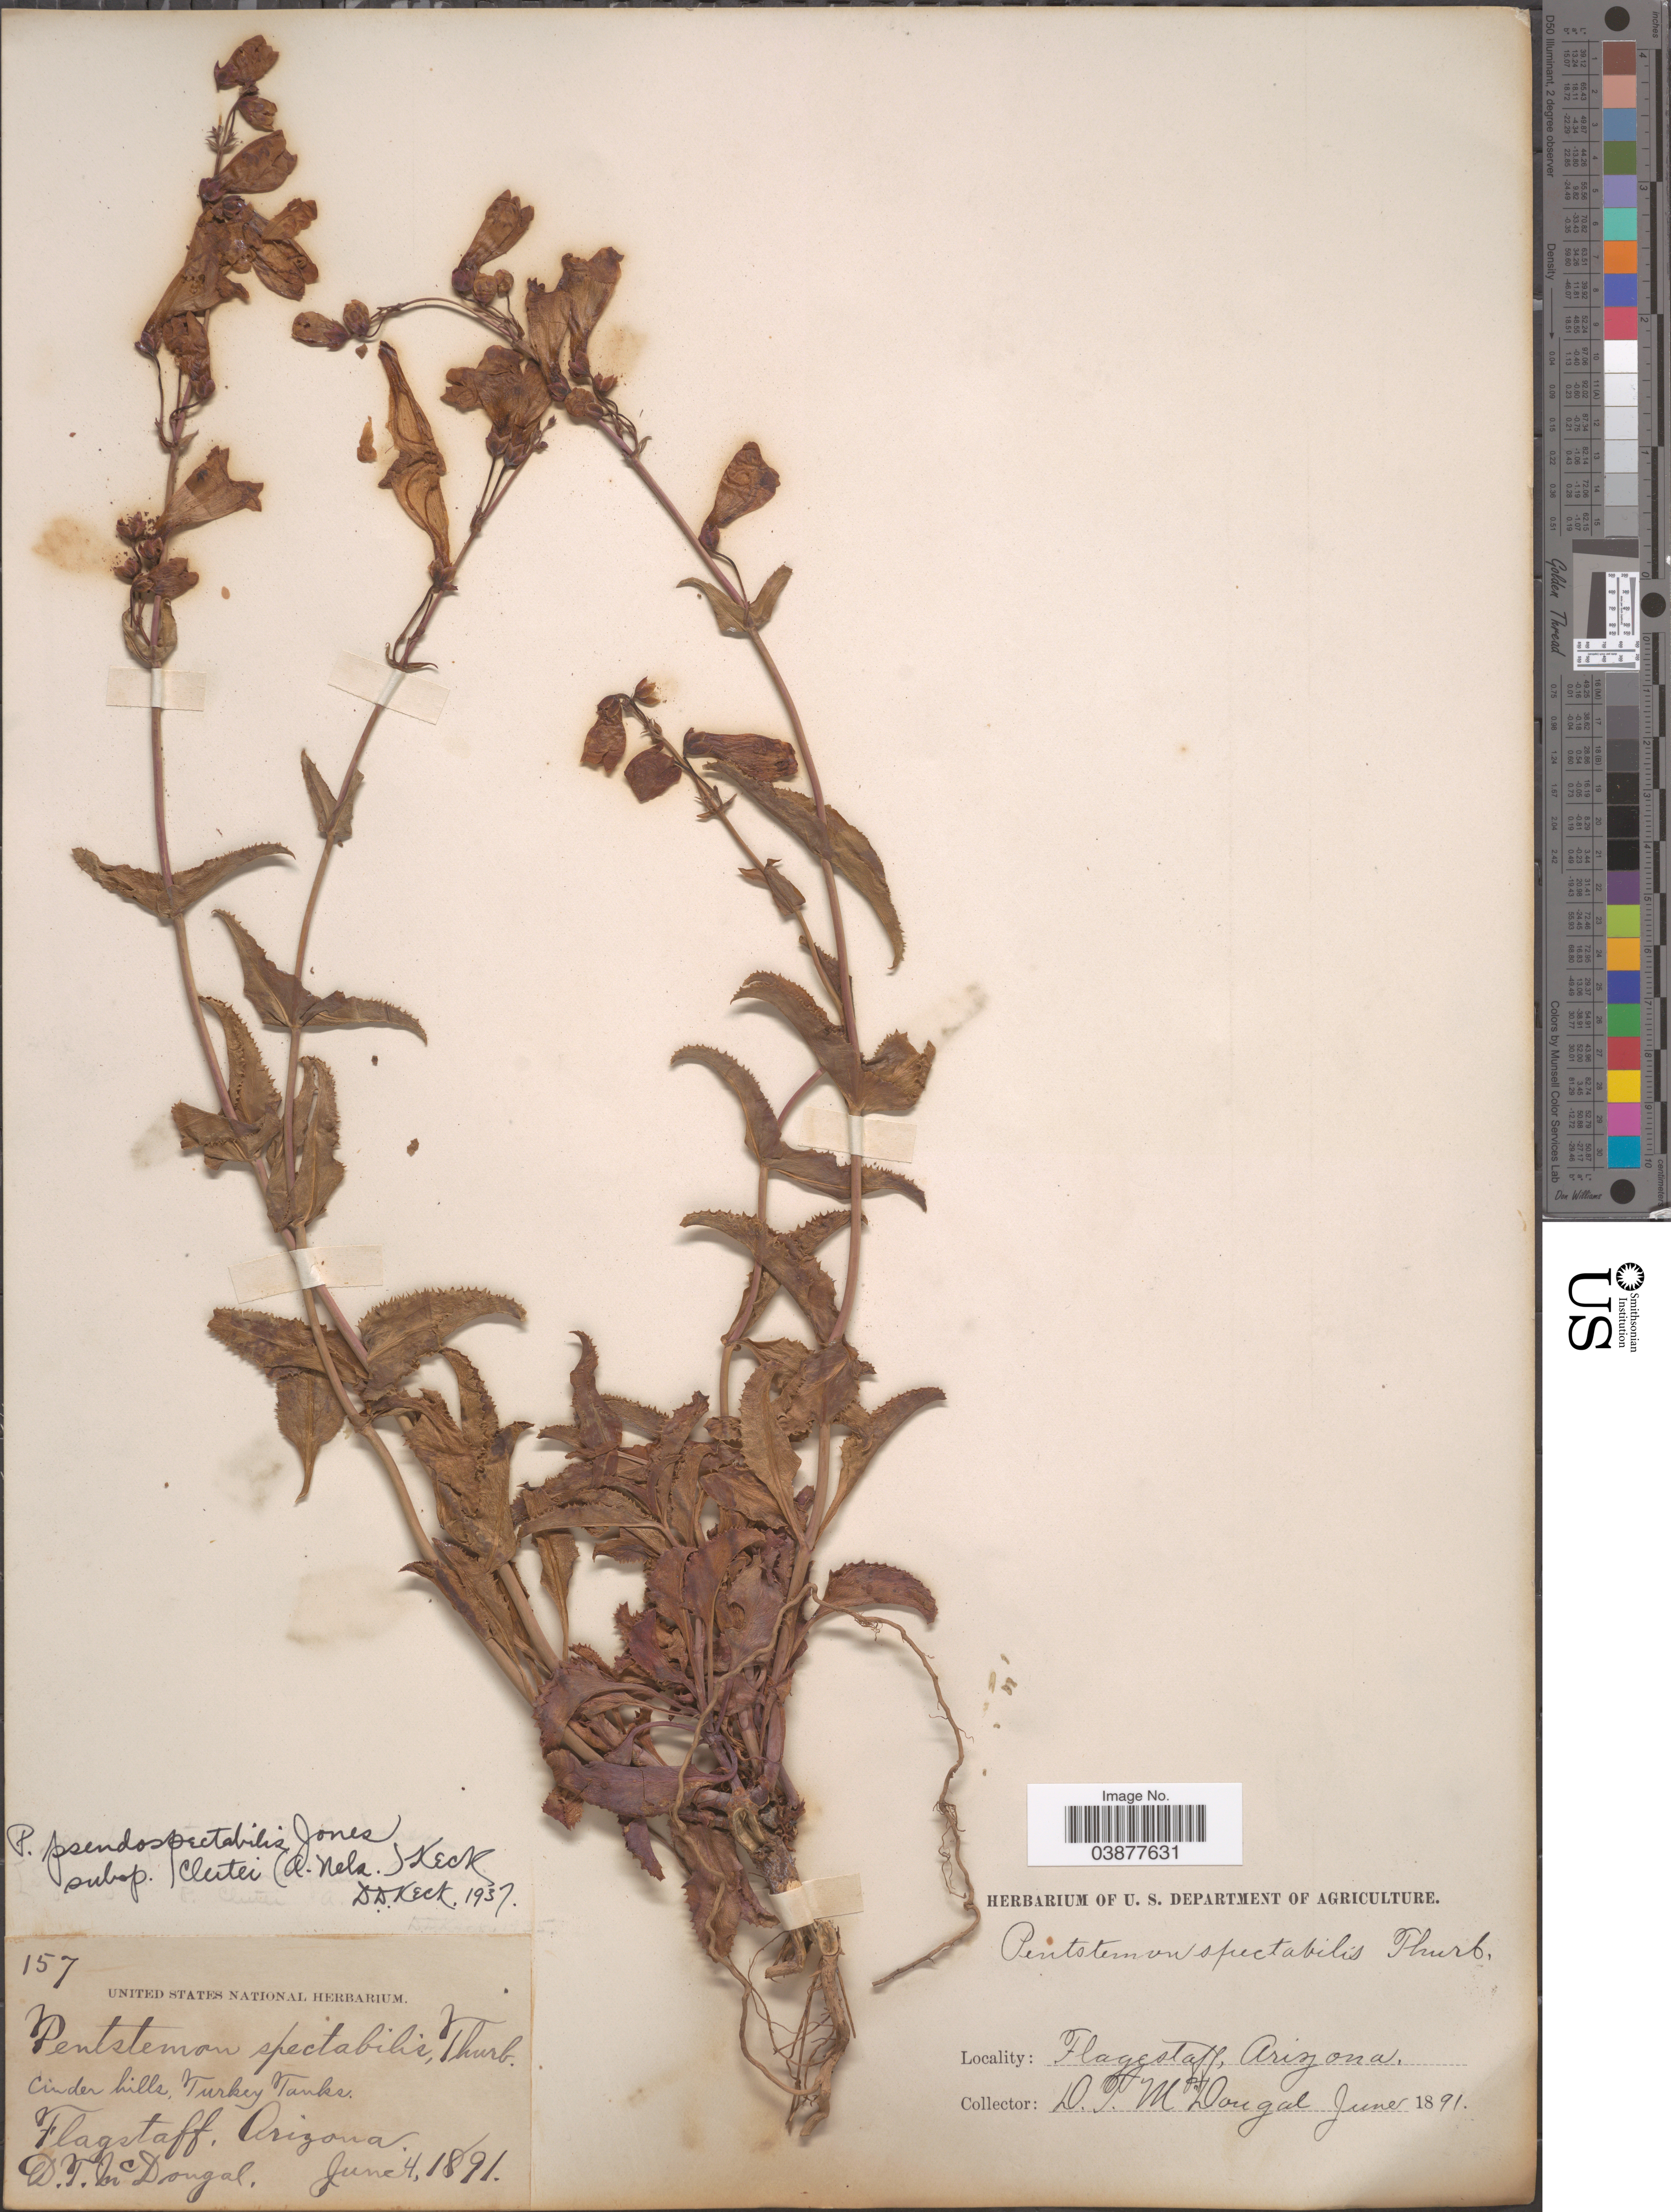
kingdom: Plantae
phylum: Tracheophyta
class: Magnoliopsida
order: Lamiales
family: Plantaginaceae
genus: Penstemon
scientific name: Penstemon pseudospectabilis subsp. clutei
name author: (A. Nelson) D.D. Keck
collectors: D. McDougal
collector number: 157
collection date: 1891-06-04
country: United States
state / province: Arizona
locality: Cinder hills. Turkey Tanks. Flagstaff.